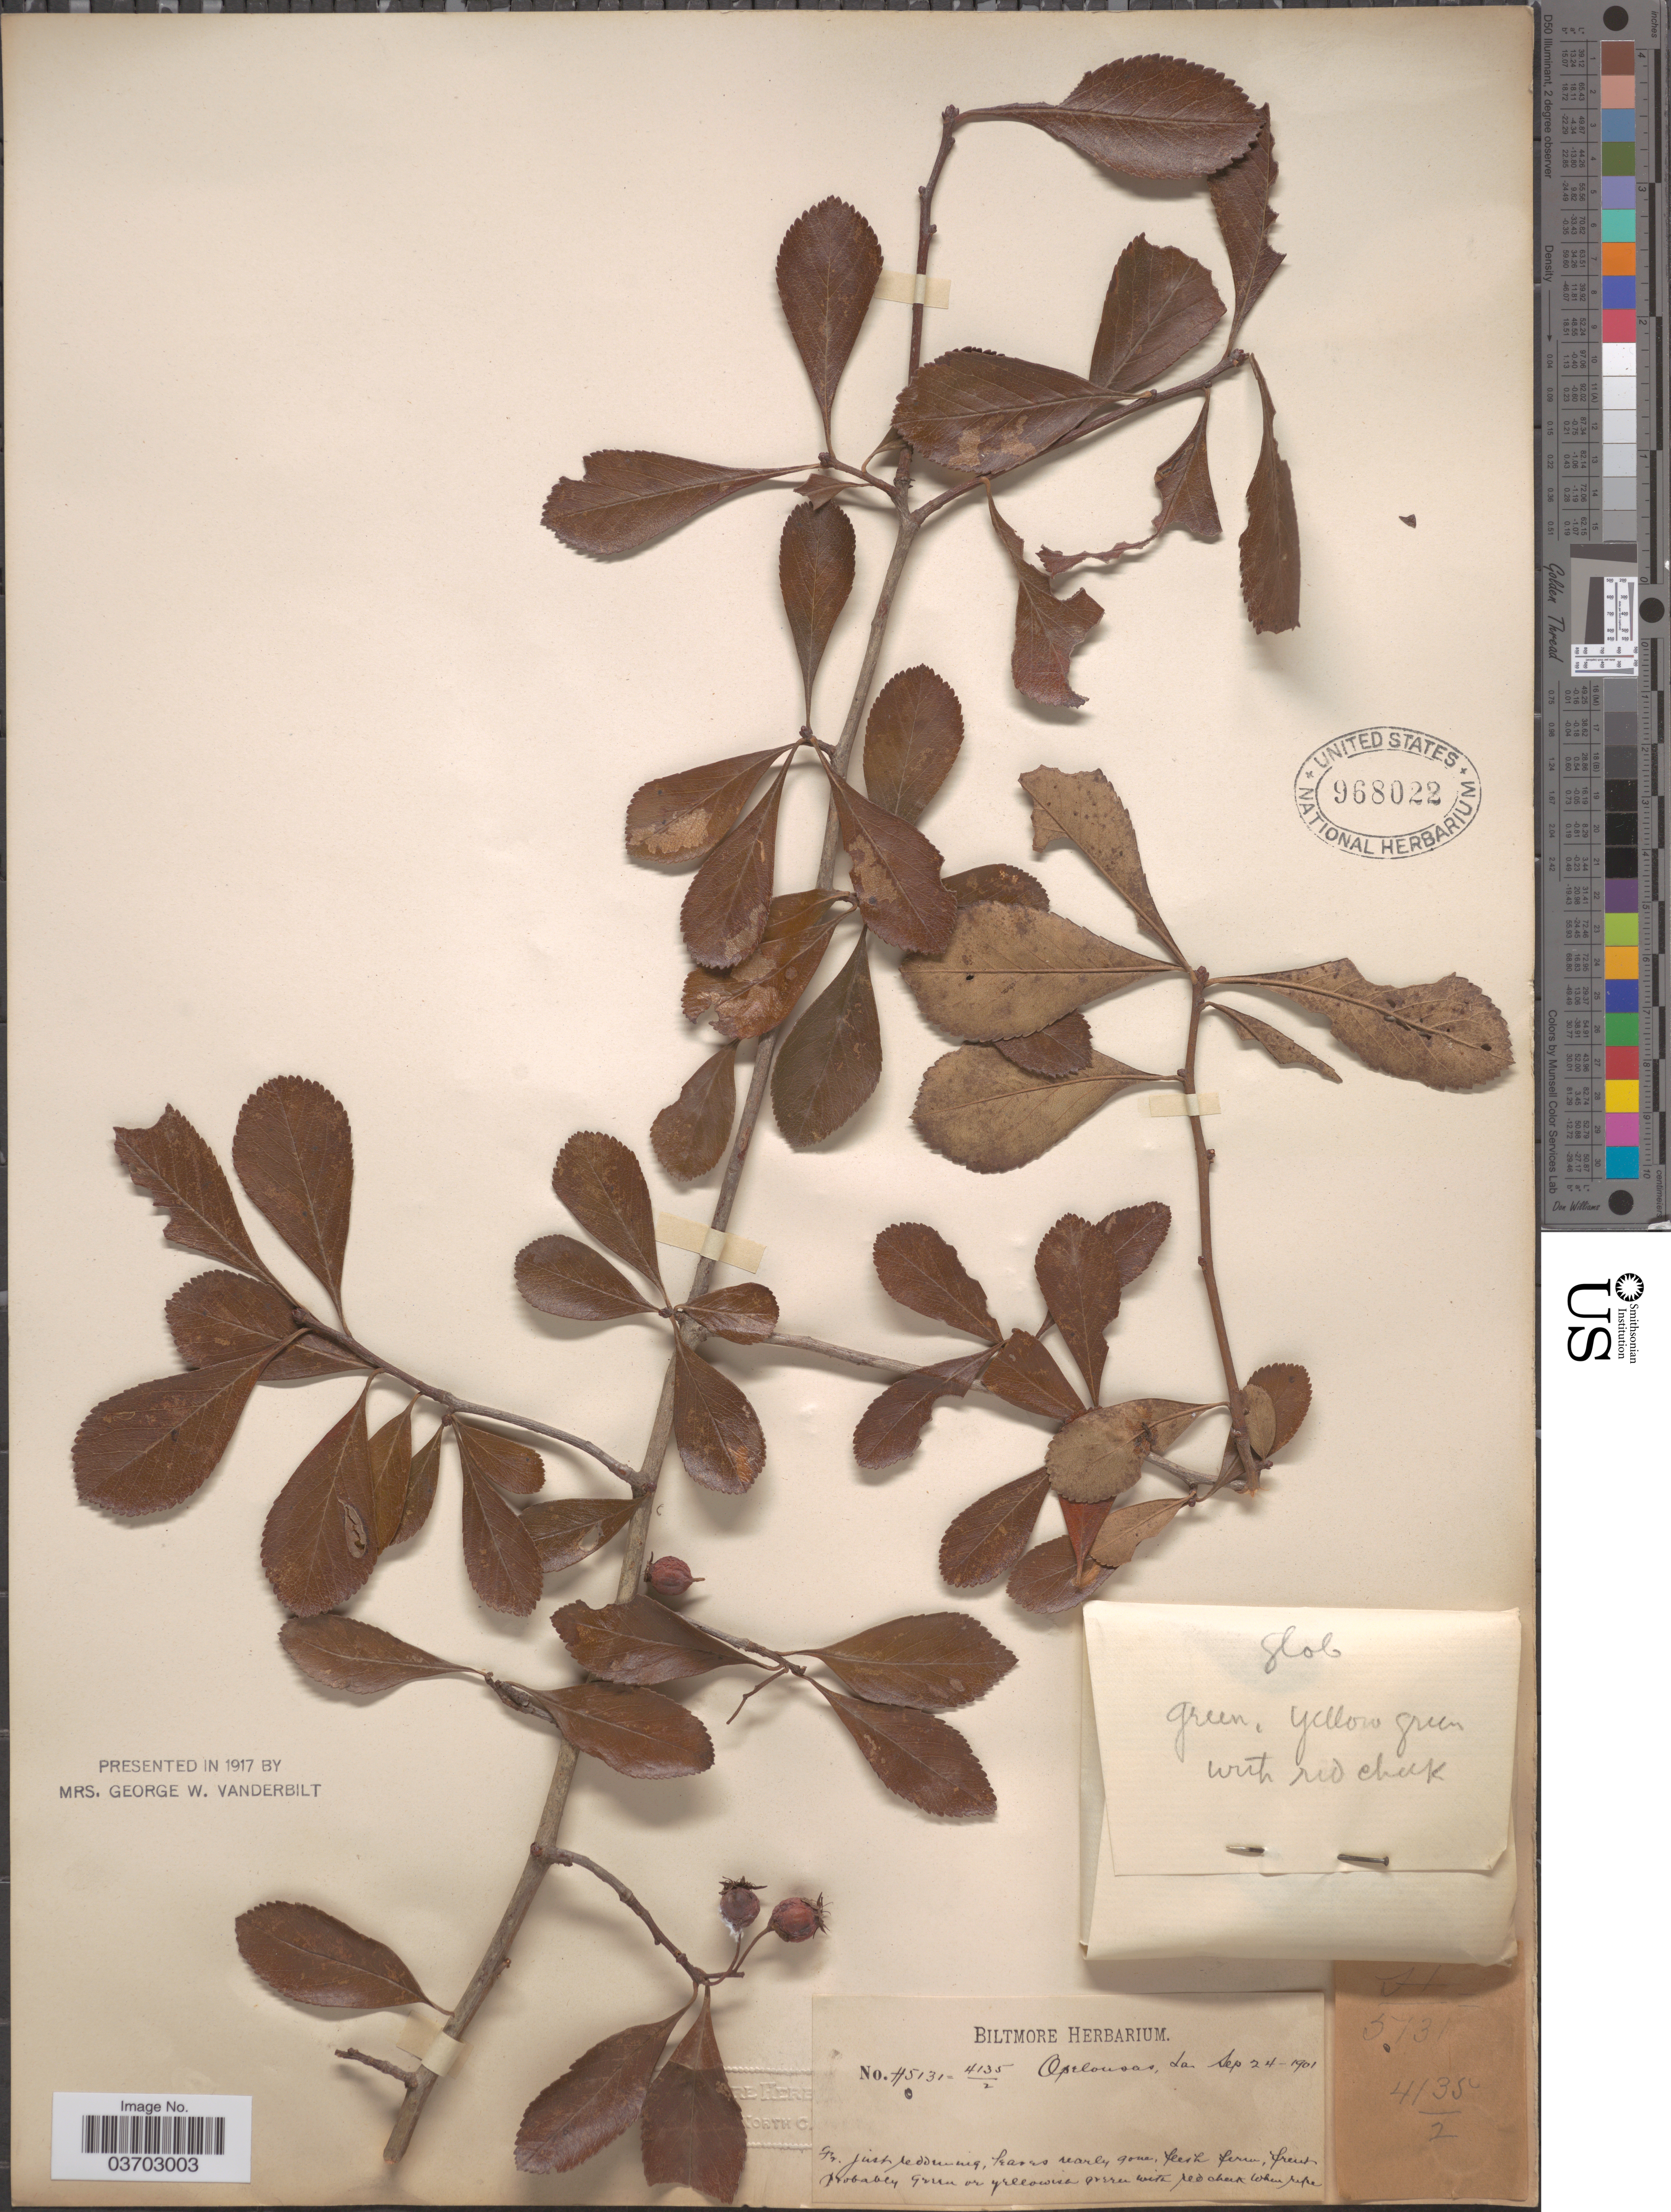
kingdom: Plantae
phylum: Tracheophyta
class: Magnoliopsida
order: Rosales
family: Rosaceae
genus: Crataegus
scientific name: Crataegus crus-galli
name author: L.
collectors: ex herb. Biltmore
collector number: H5131=4135/2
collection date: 1901-09-24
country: United States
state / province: Louisiana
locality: Opelousas.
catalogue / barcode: US 968022